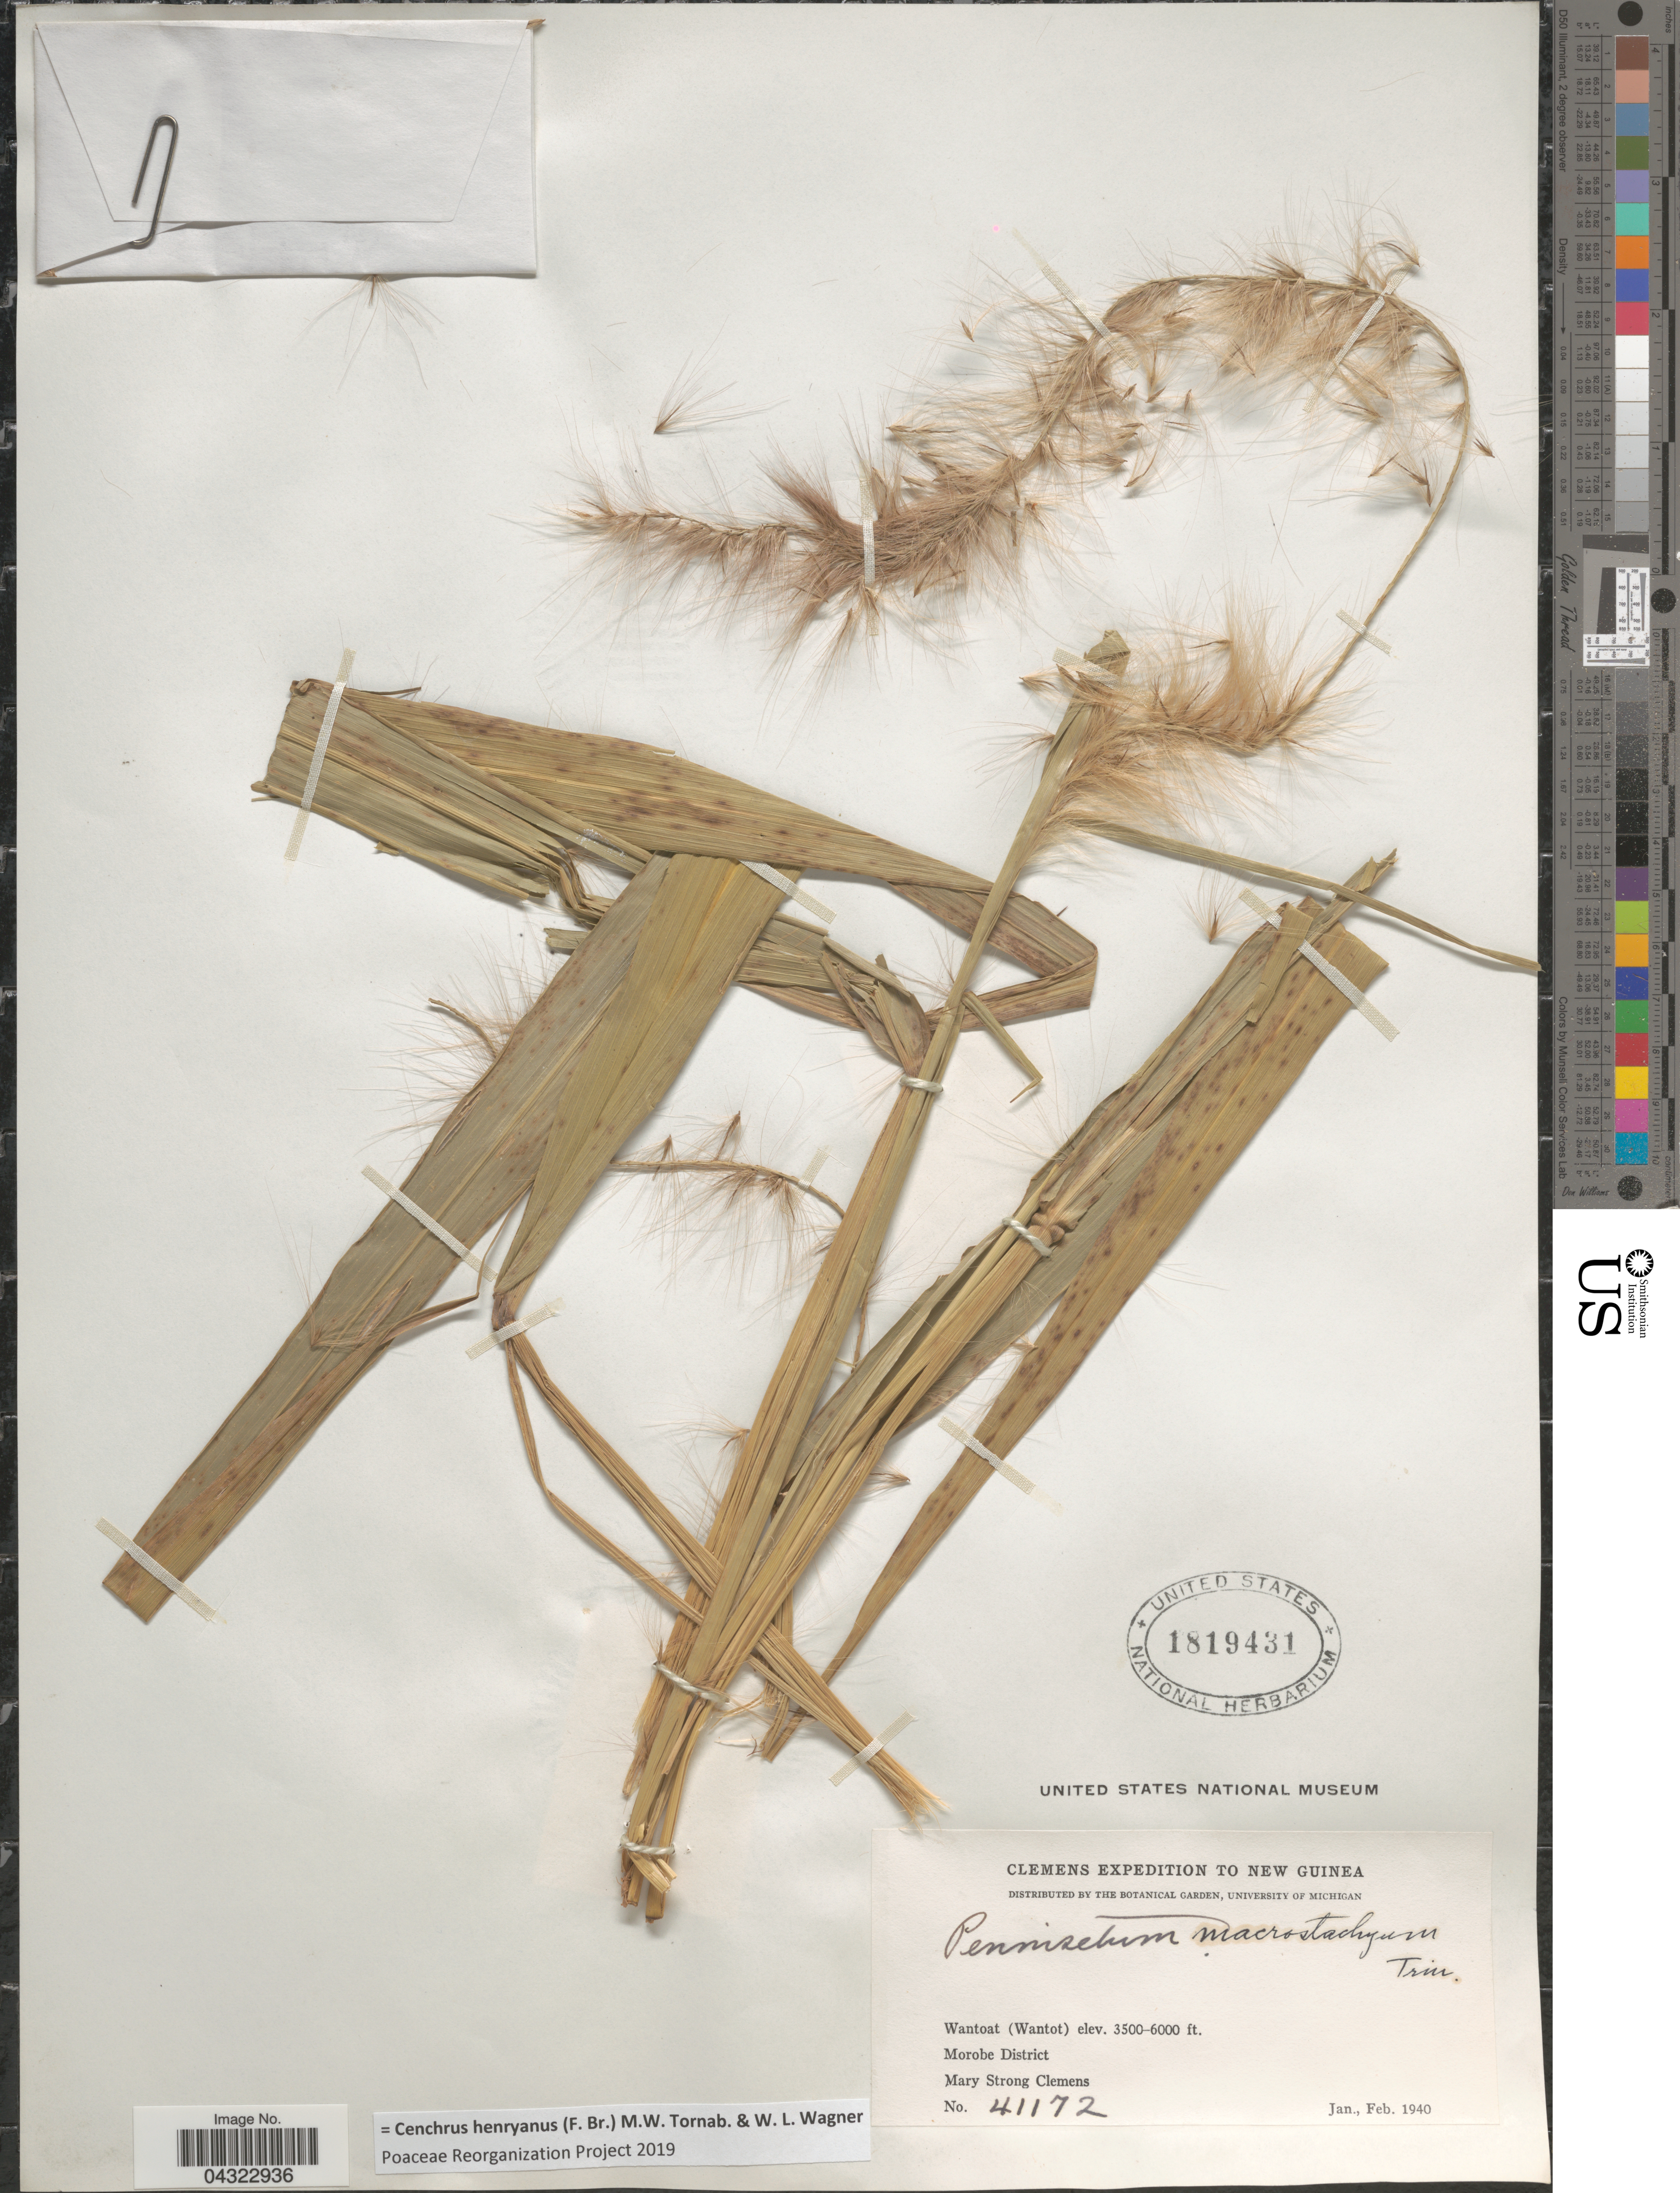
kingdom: Plantae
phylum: Tracheophyta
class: Liliopsida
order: Poales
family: Poaceae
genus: Cenchrus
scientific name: Cenchrus henryanus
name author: (F. Br.) M.W. Tornab. & W.L. Wagner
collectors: M. S. Clemens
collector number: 41172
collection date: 1940-01/1940-02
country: Papua New Guinea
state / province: Morobe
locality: Clemens Expedition to New Guinea. Wantoat (Wantot). Morobe District.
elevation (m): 1067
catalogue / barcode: US 1819431